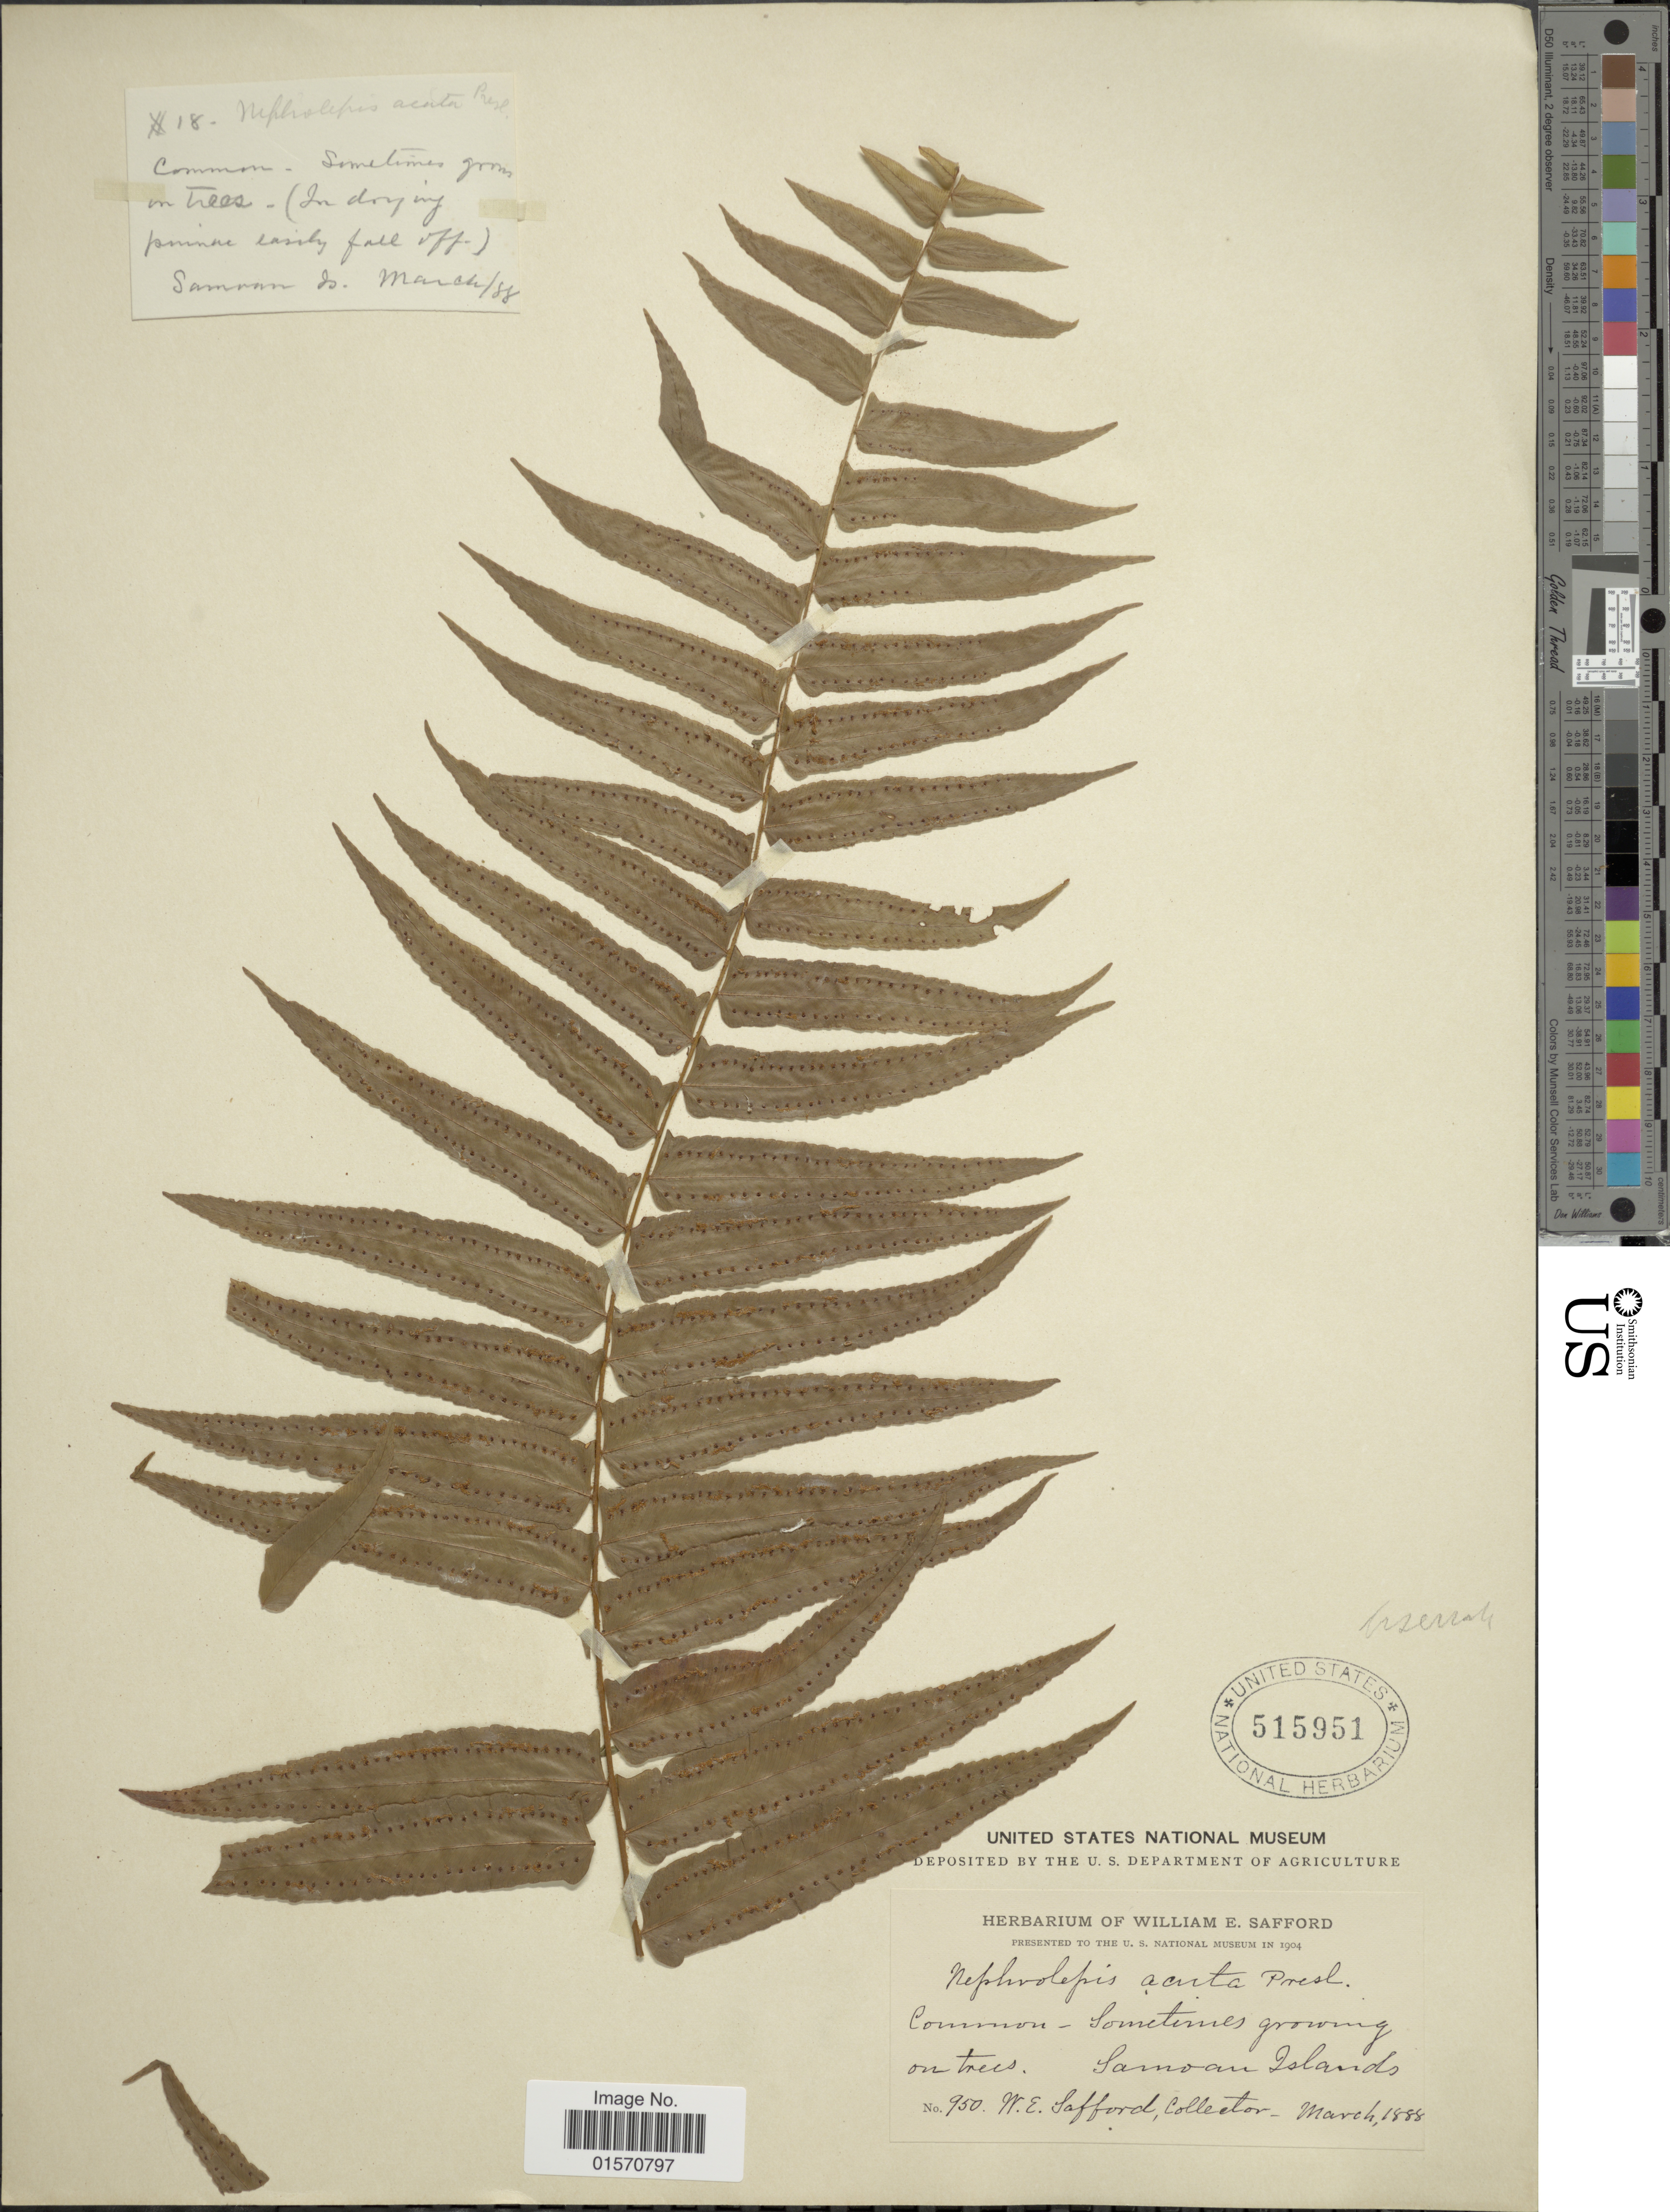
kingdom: Plantae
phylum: Tracheophyta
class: Polypodiopsida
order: Polypodiales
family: Nephrolepidaceae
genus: Nephrolepis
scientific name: Nephrolepis biserrata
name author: (Sw.) Schott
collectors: W. E. Safford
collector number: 950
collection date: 1888-03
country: Samoa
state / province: Eastern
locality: Samoan Islands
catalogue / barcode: US 515951